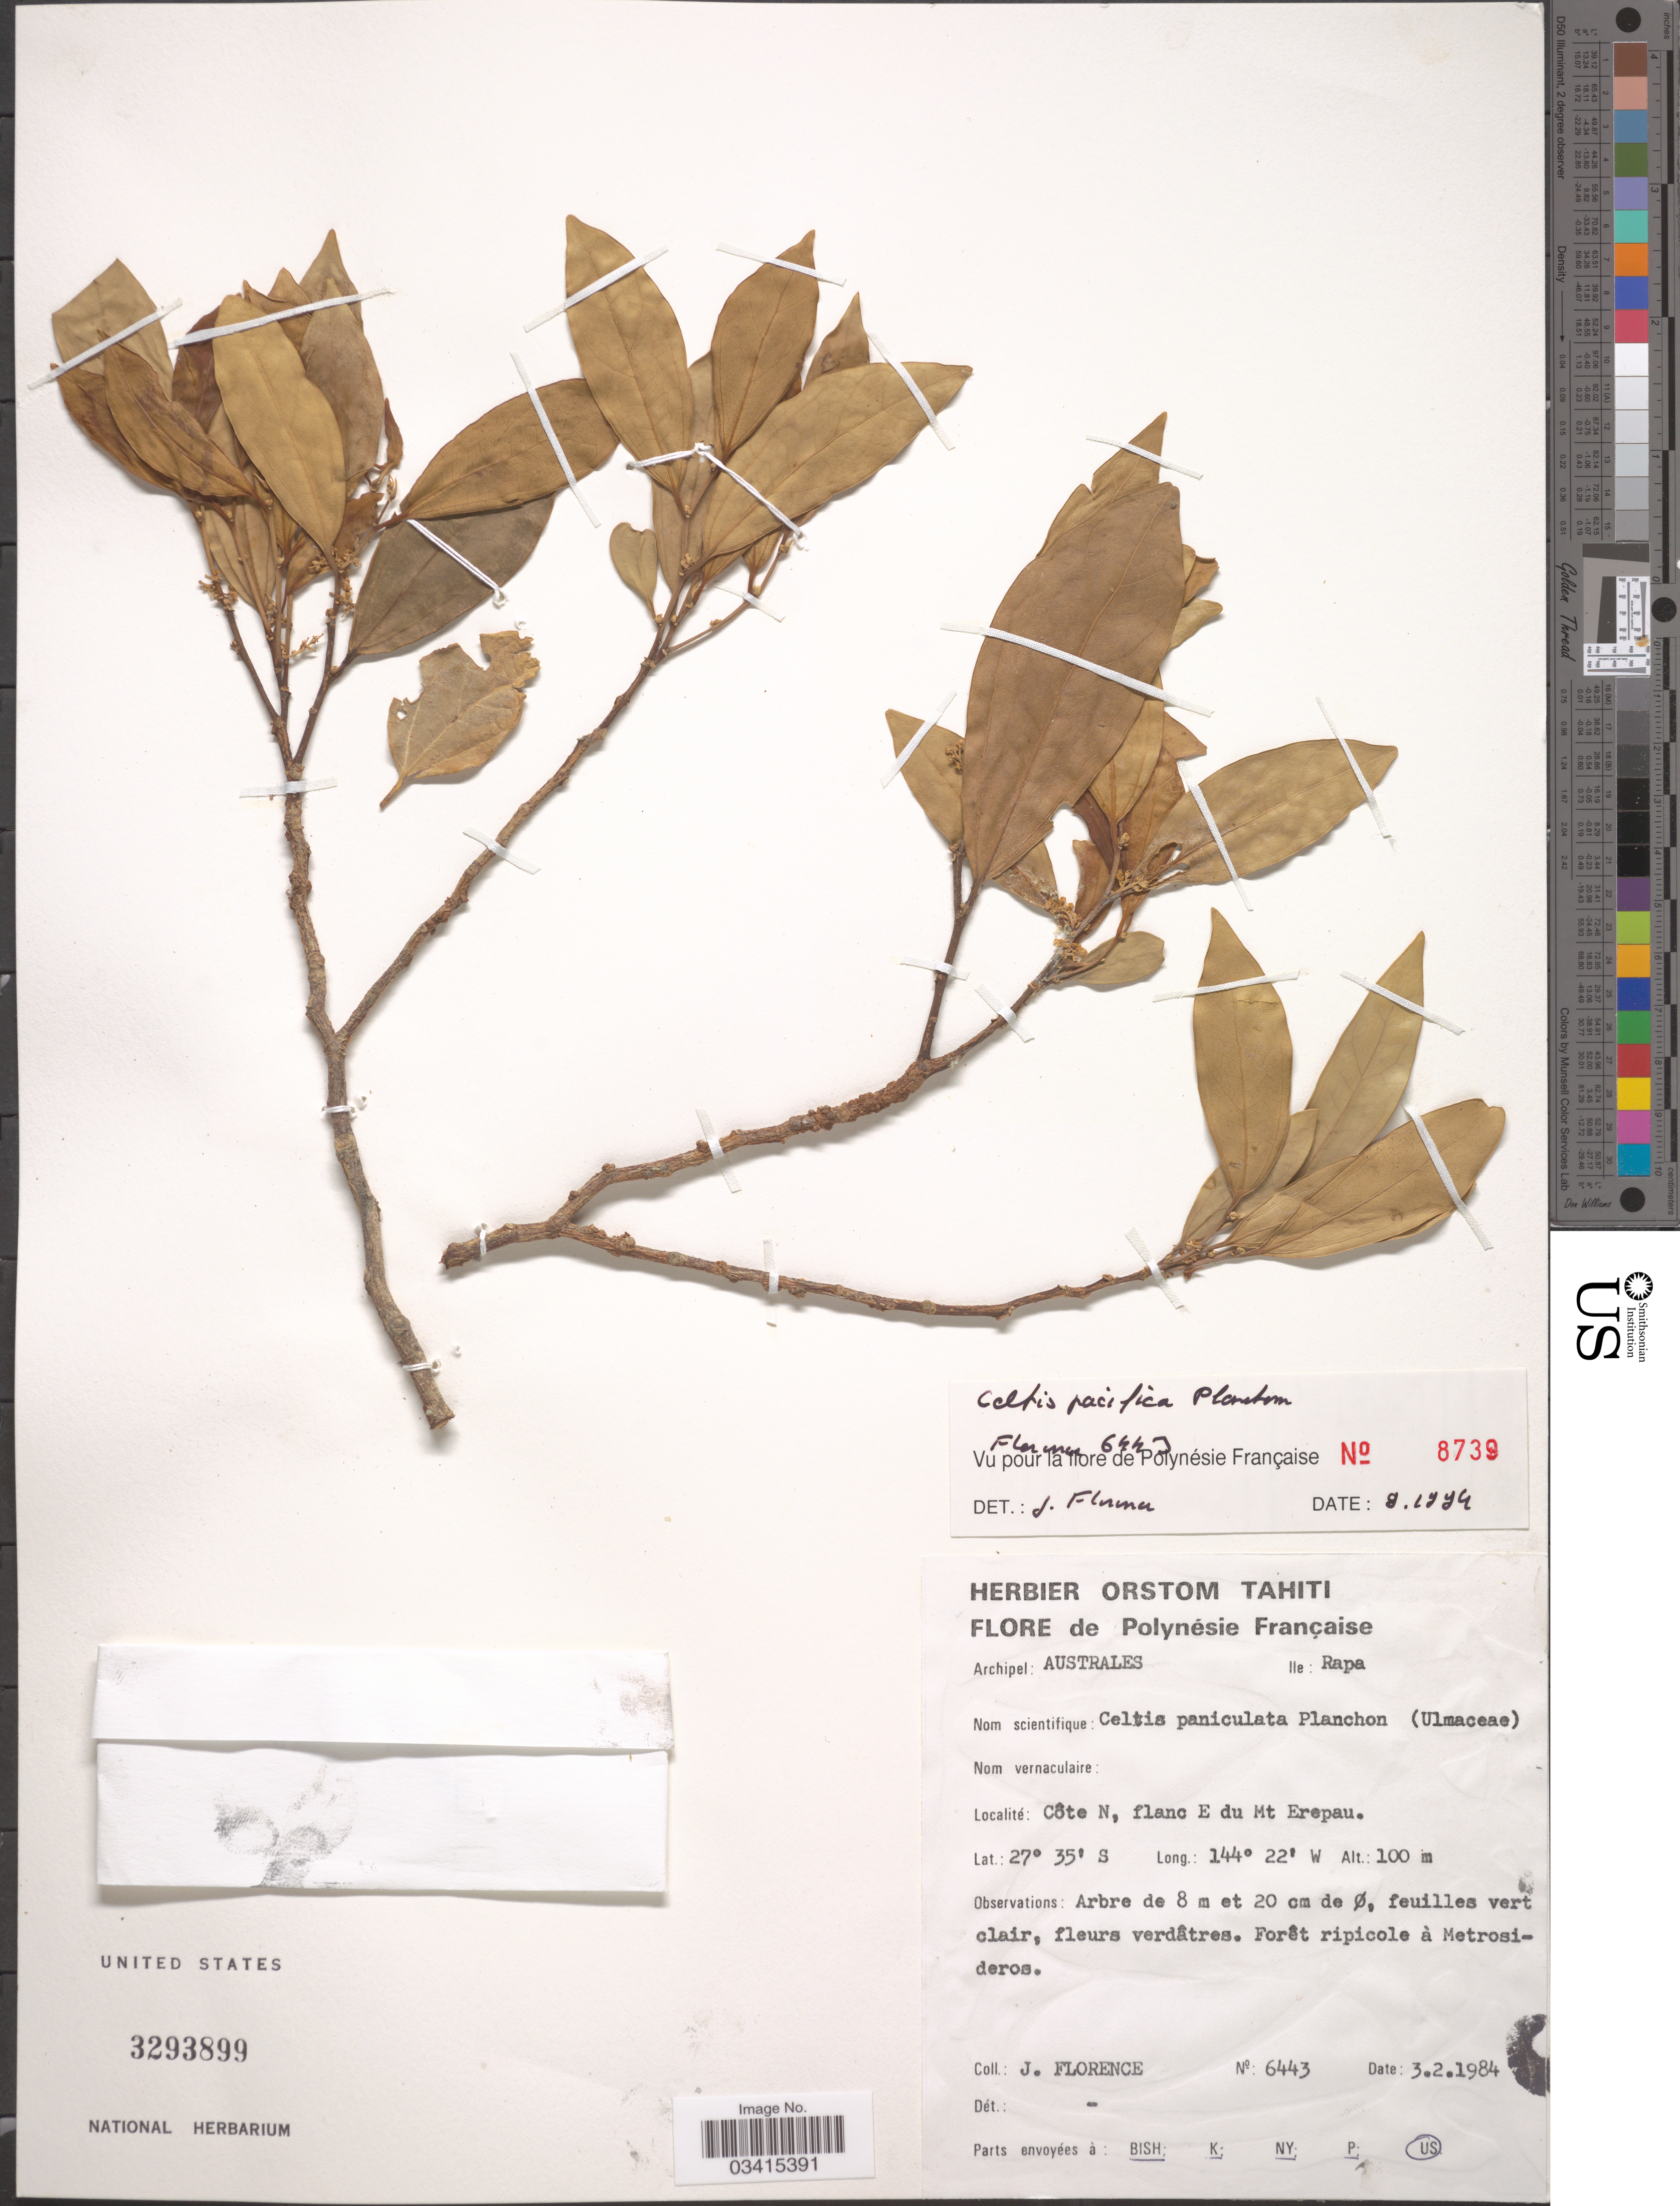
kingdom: Plantae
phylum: Tracheophyta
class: Magnoliopsida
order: Rosales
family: Cannabaceae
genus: Celtis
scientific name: Celtis pacifica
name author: Planch.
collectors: J. Florence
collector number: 6443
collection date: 1984-02-03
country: French Polynesia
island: Rapa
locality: Polynésie Française. Archipel: Australes. Ile: Rapa. Côte N, flanc E du Mt Erepau.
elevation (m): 100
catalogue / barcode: US 3293899